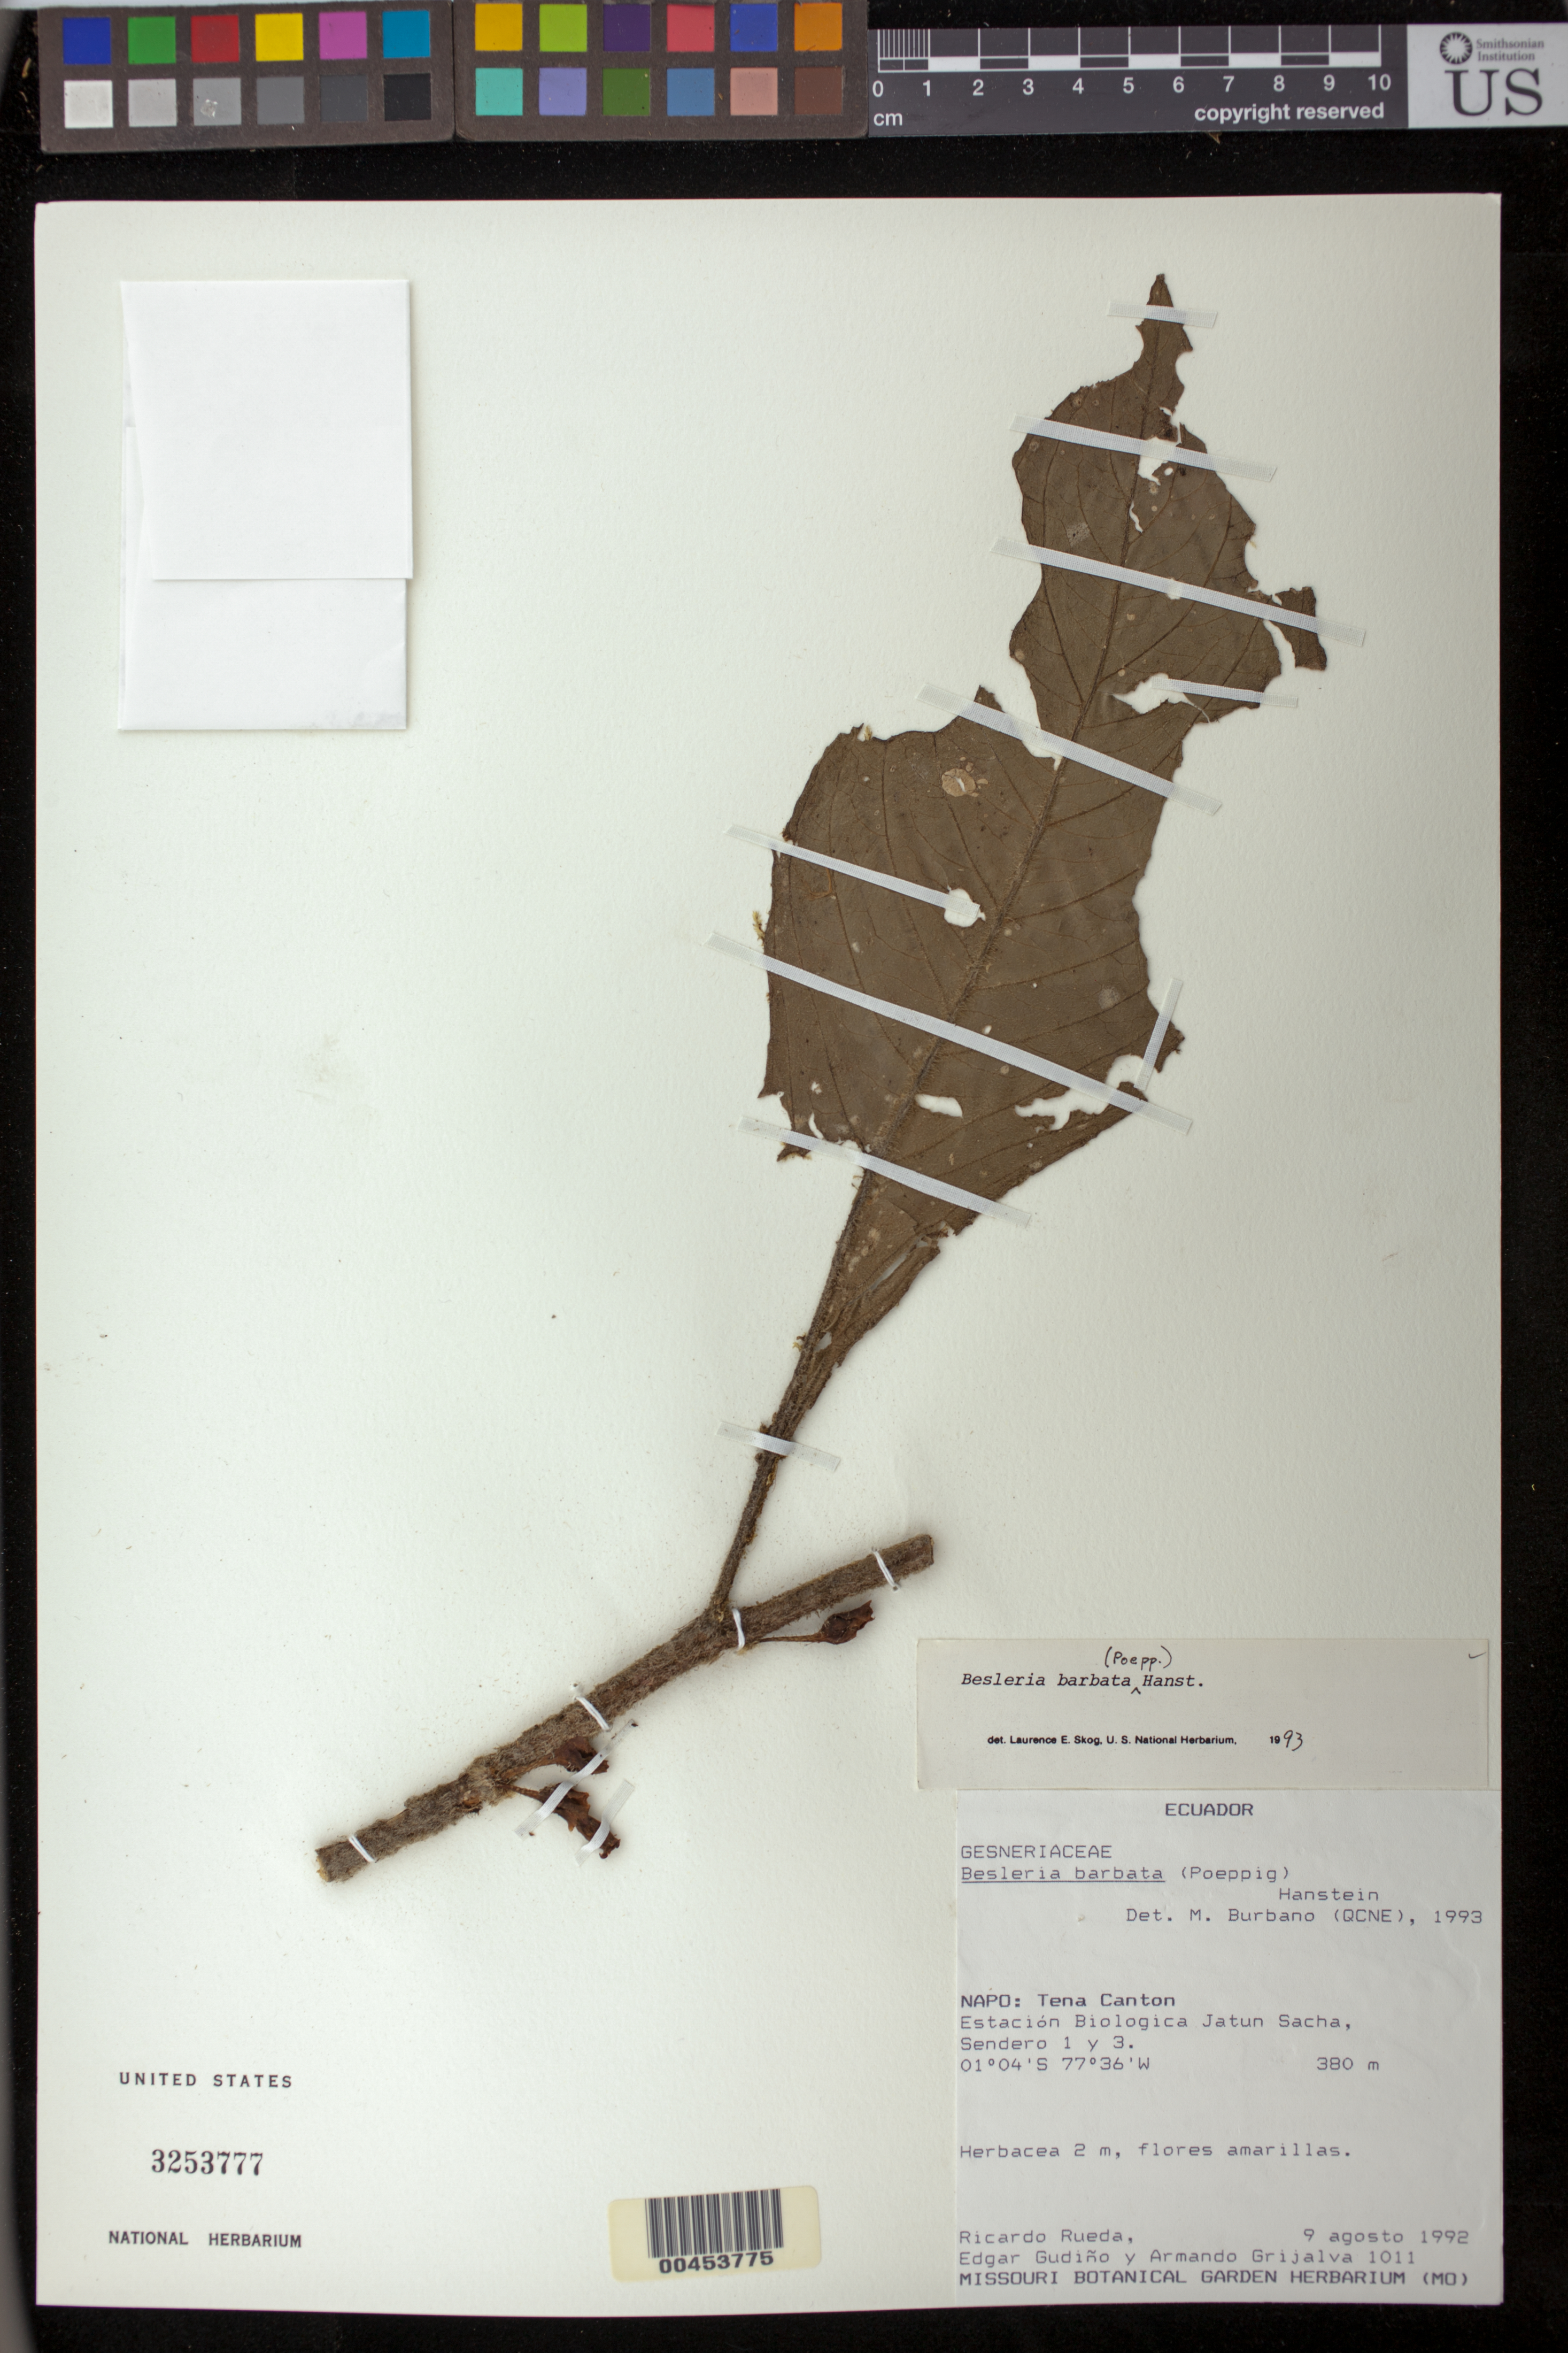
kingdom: Plantae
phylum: Tracheophyta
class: Magnoliopsida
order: Lamiales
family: Gesneriaceae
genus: Besleria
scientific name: Besleria barbata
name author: (Poepp.) Hanst.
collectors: R. Rueda, E. Gudiño & A. Grijalva P.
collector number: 1011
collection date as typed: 09 Aug 1992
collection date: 1992-08-09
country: Ecuador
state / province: Napo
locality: Tena Canton, Jatun Scha Biological Station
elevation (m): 380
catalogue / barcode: US 3253777